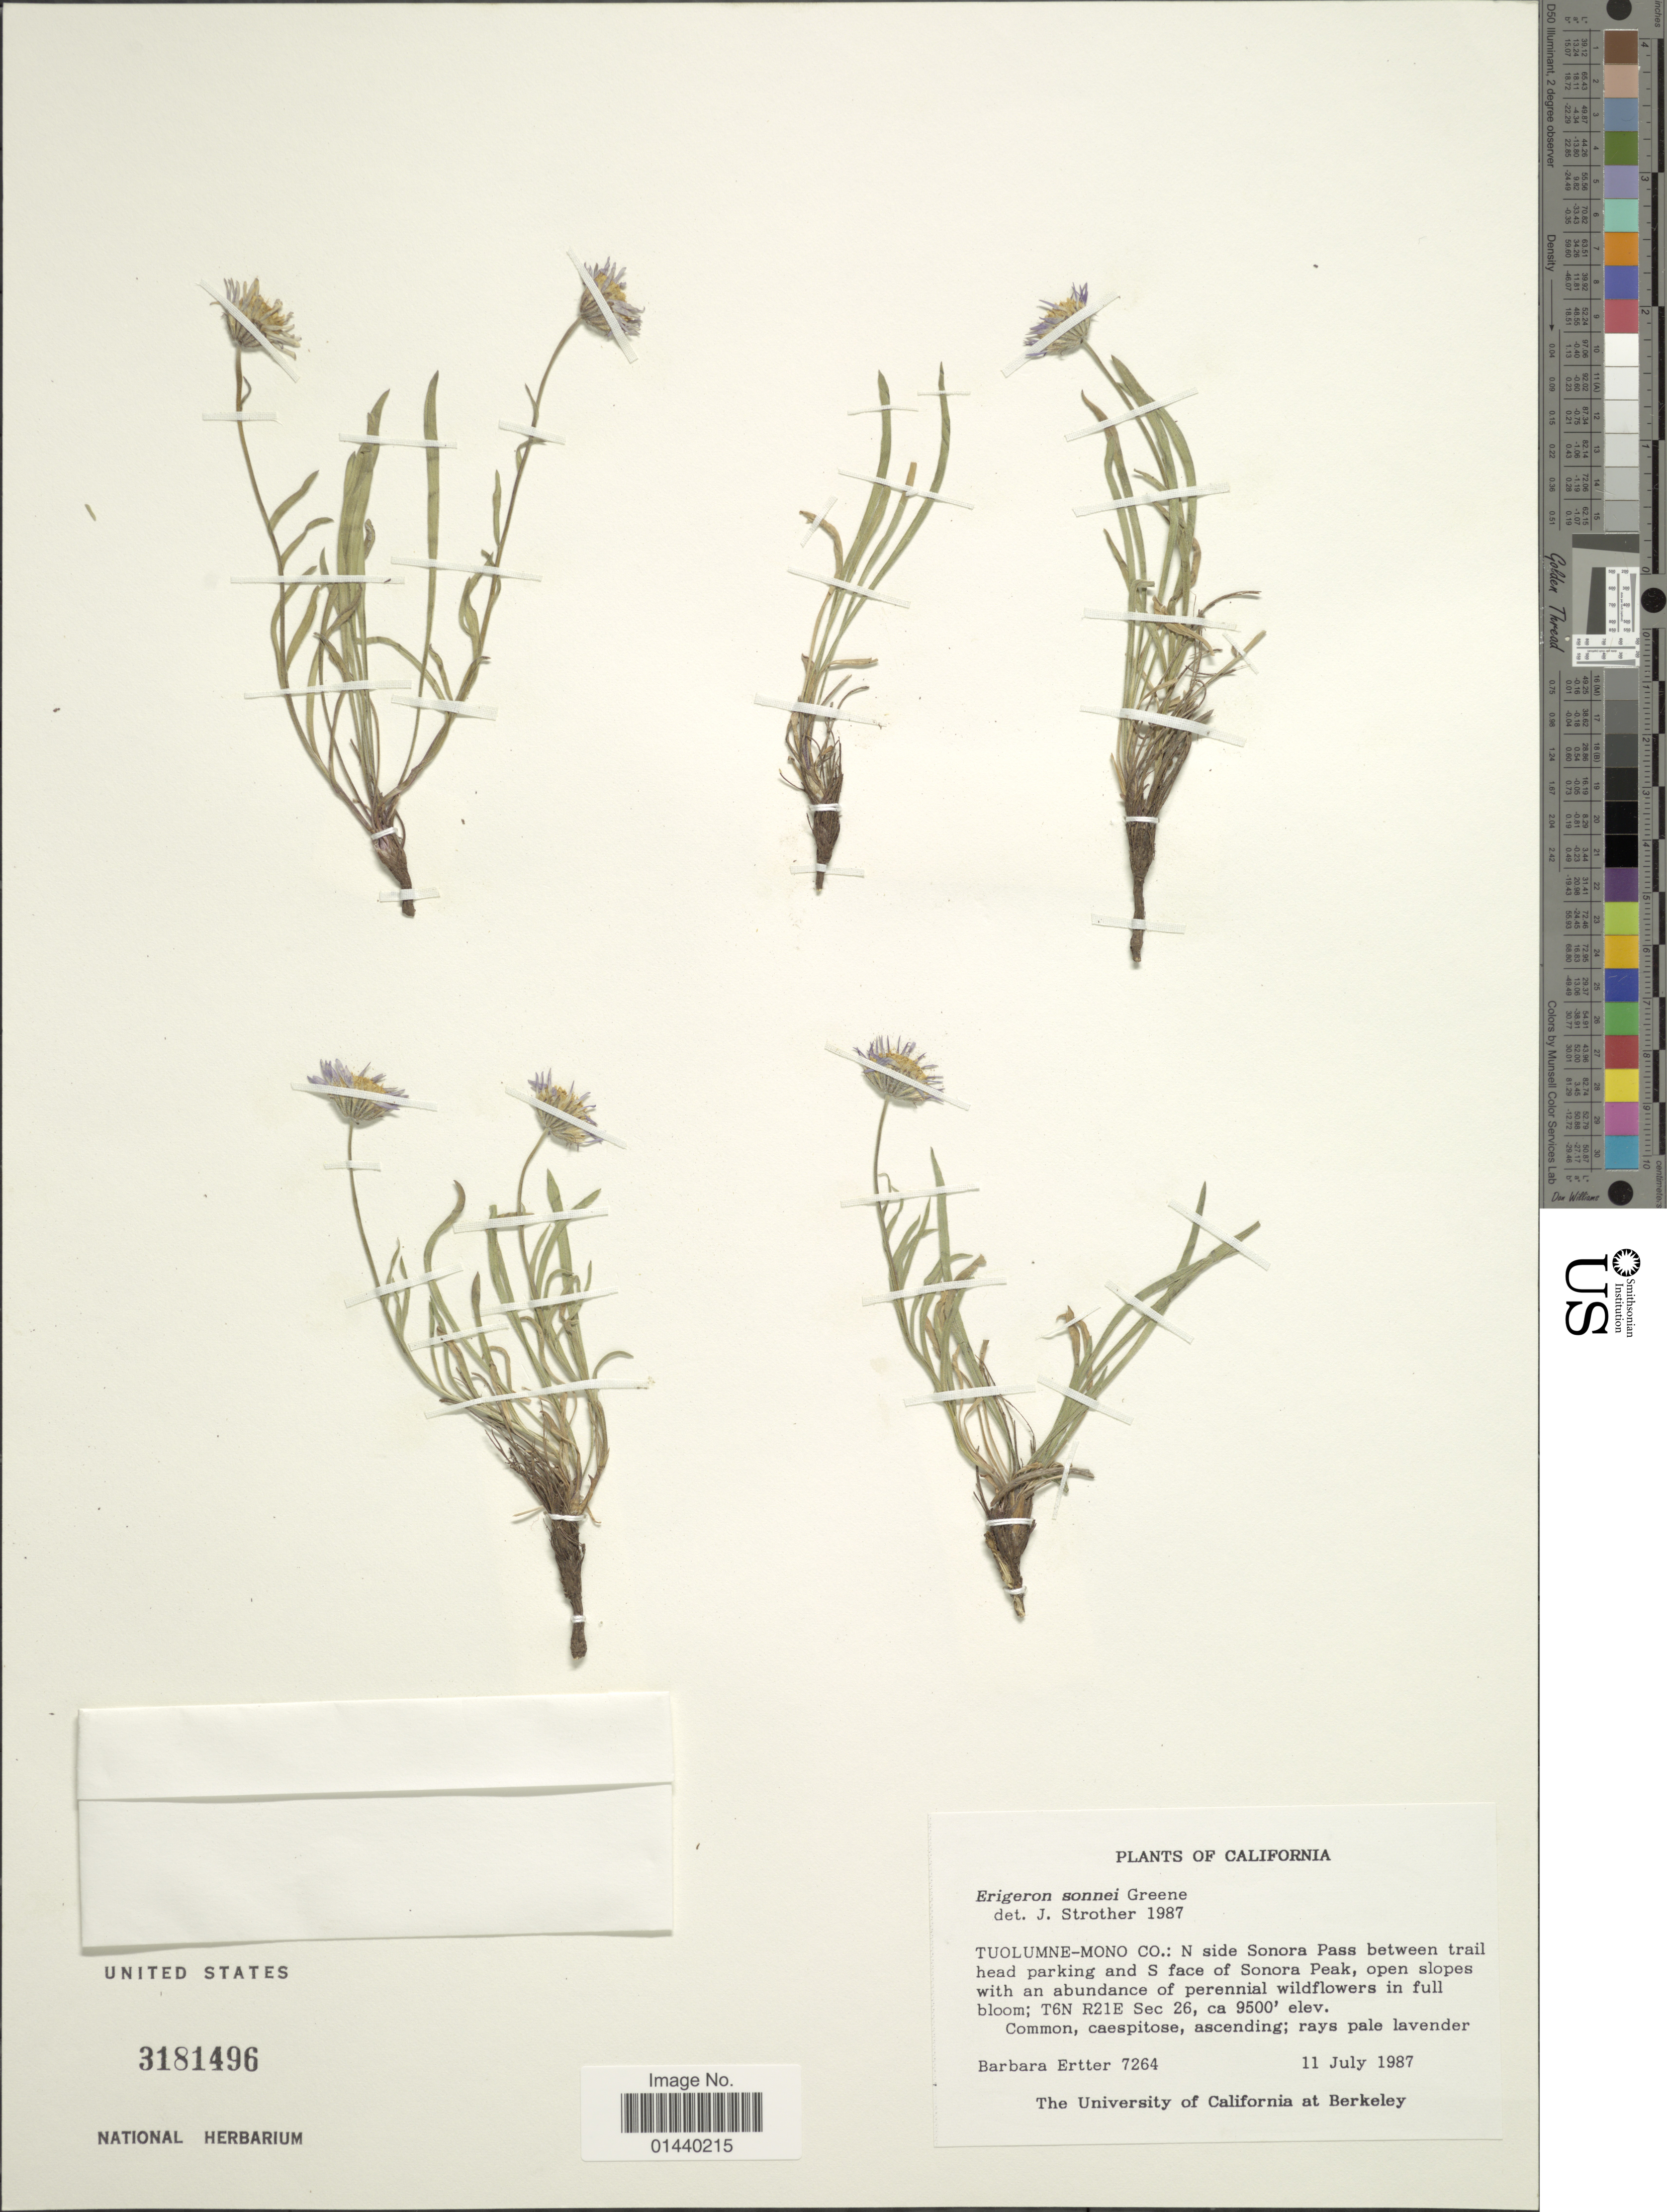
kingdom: Plantae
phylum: Tracheophyta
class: Magnoliopsida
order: Asterales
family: Asteraceae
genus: Erigeron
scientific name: Erigeron sonnei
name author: Greene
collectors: B. Ertter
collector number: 7264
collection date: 1987-07-11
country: United States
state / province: California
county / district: Mono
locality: Tuolumne-Mono Co.: N side Sonora Pass between trail head parking and S face of Sonora Peak, open slopes with an abundance of perennial wildflowers in full bloom. T6N R21E Sec 26.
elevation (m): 2896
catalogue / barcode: US 3181496